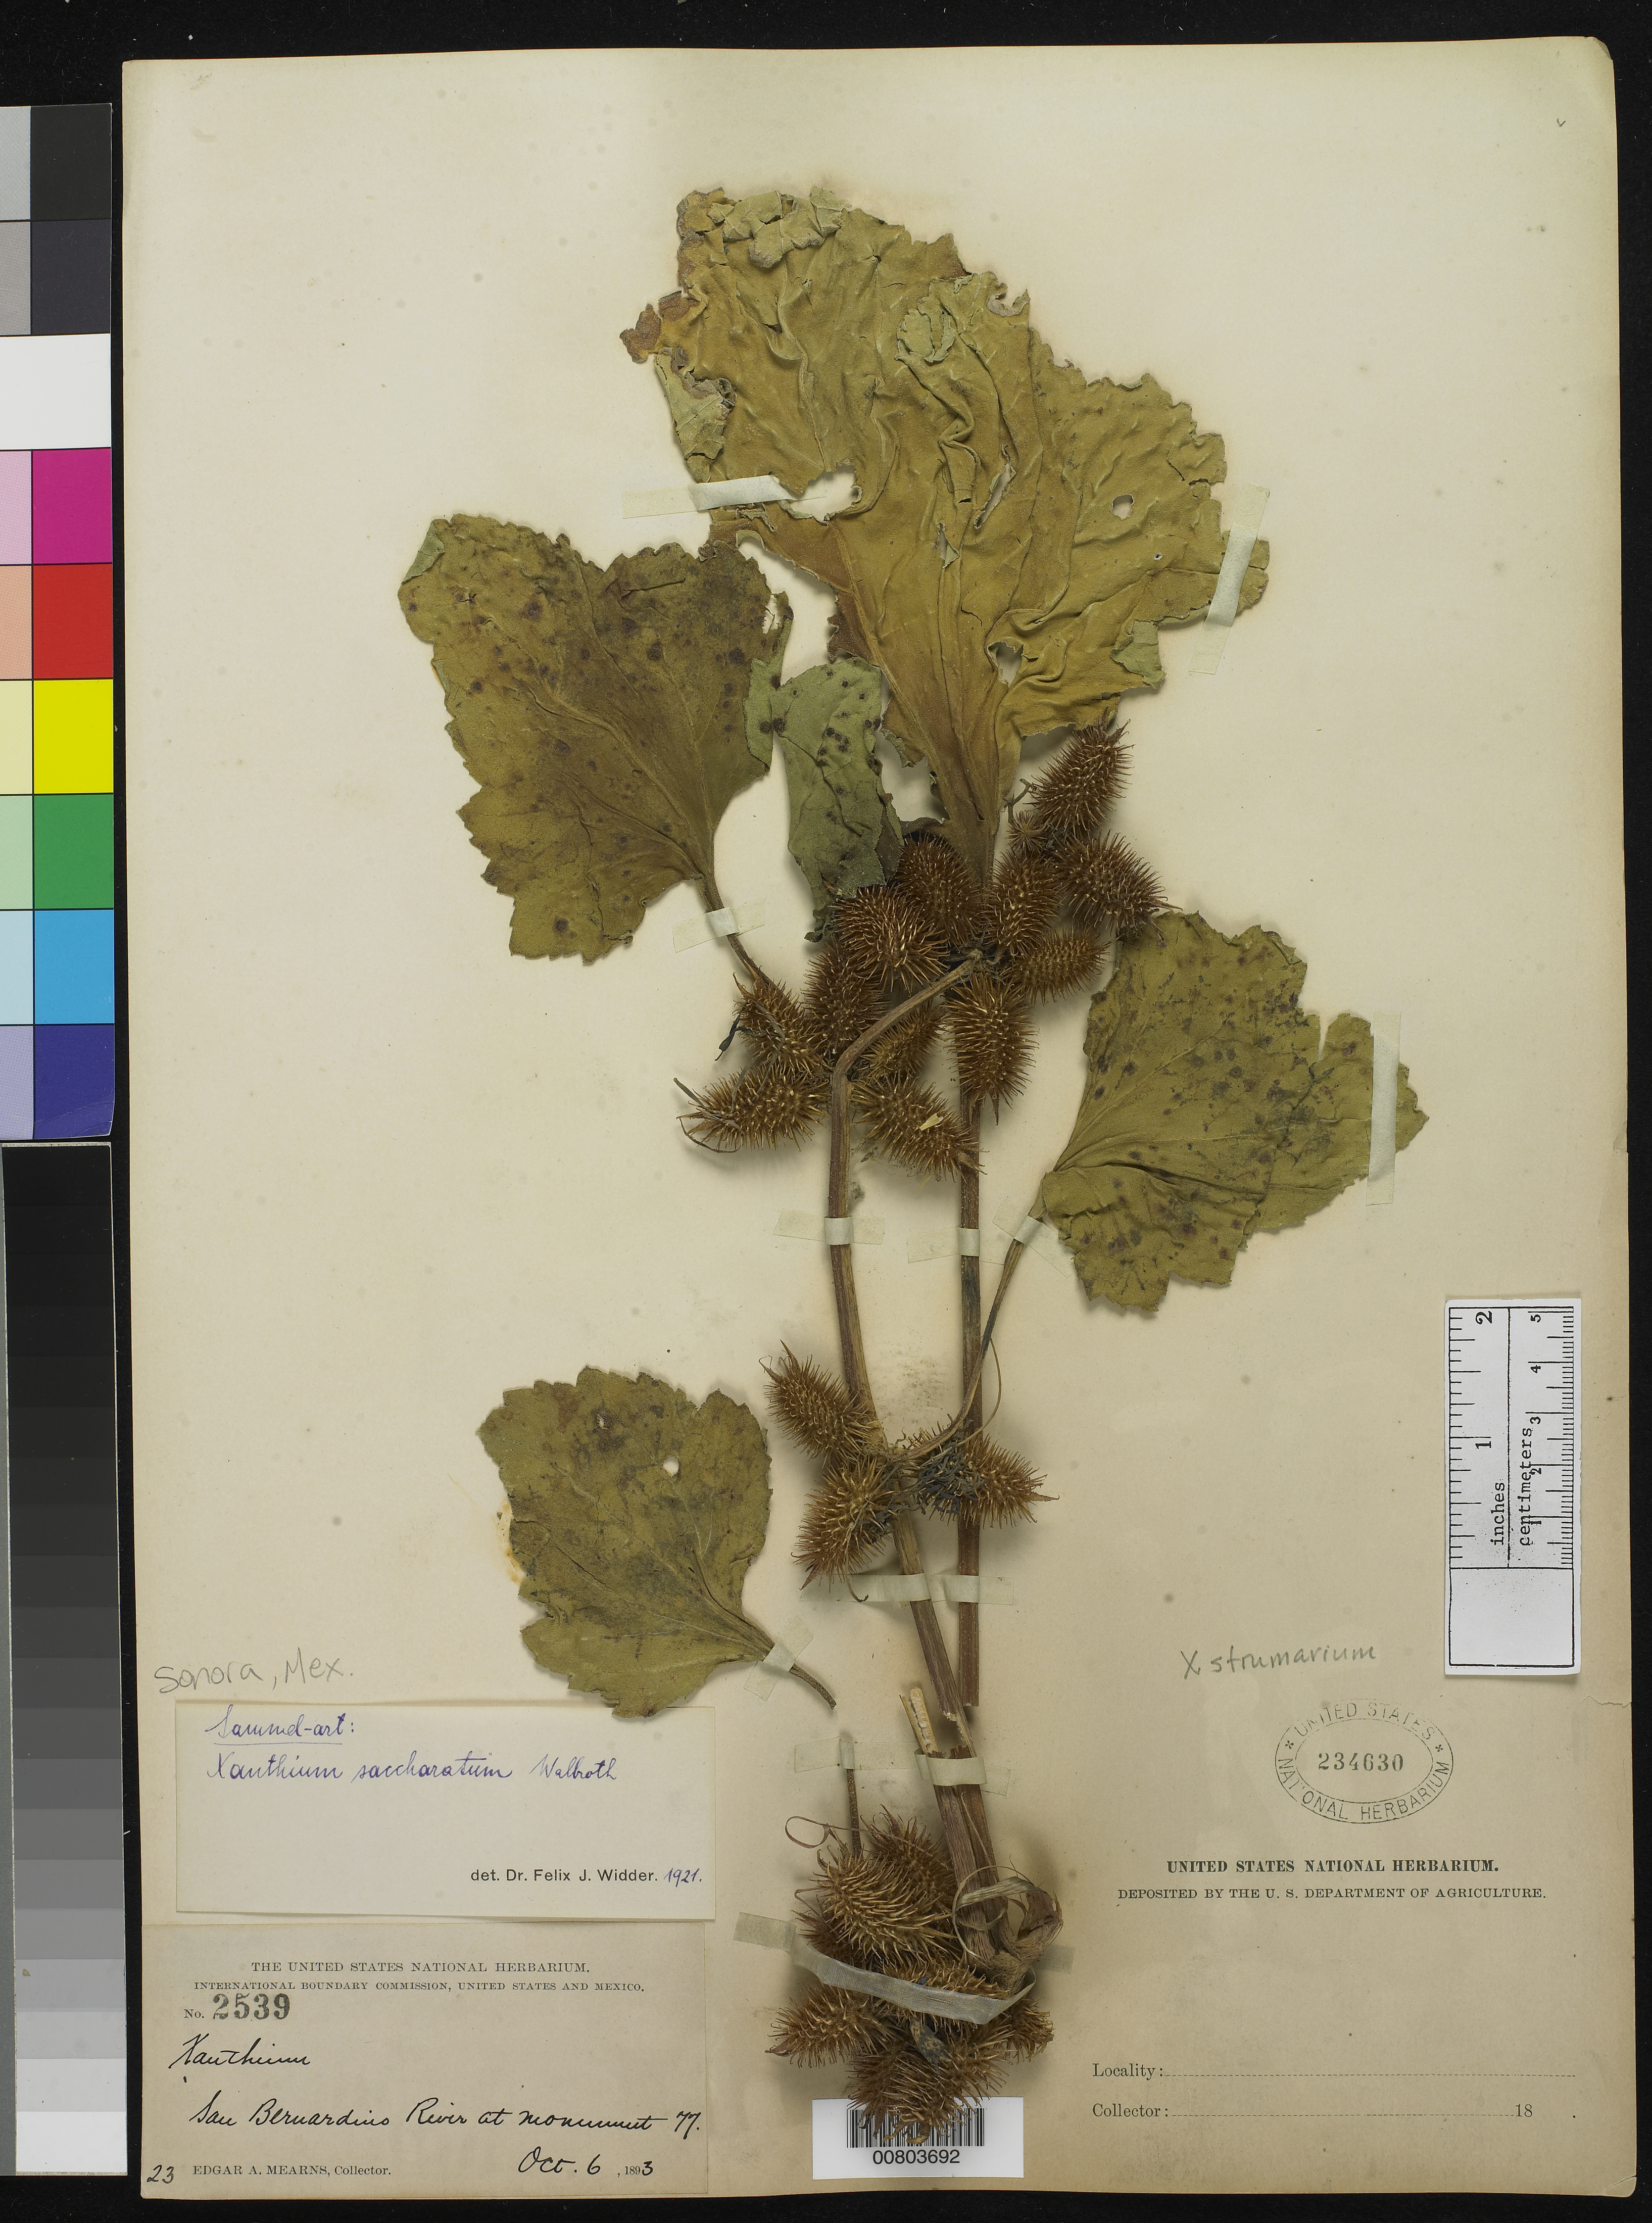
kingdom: Plantae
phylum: Tracheophyta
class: Magnoliopsida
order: Asterales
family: Asteraceae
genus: Xanthium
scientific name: Xanthium strumarium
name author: L.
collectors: E. A. Mearns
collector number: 2539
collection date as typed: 06 Oct 1893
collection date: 1893-10-06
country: Mexico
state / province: Sonora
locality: San Bernardino River at monument 77.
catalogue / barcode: US 234630